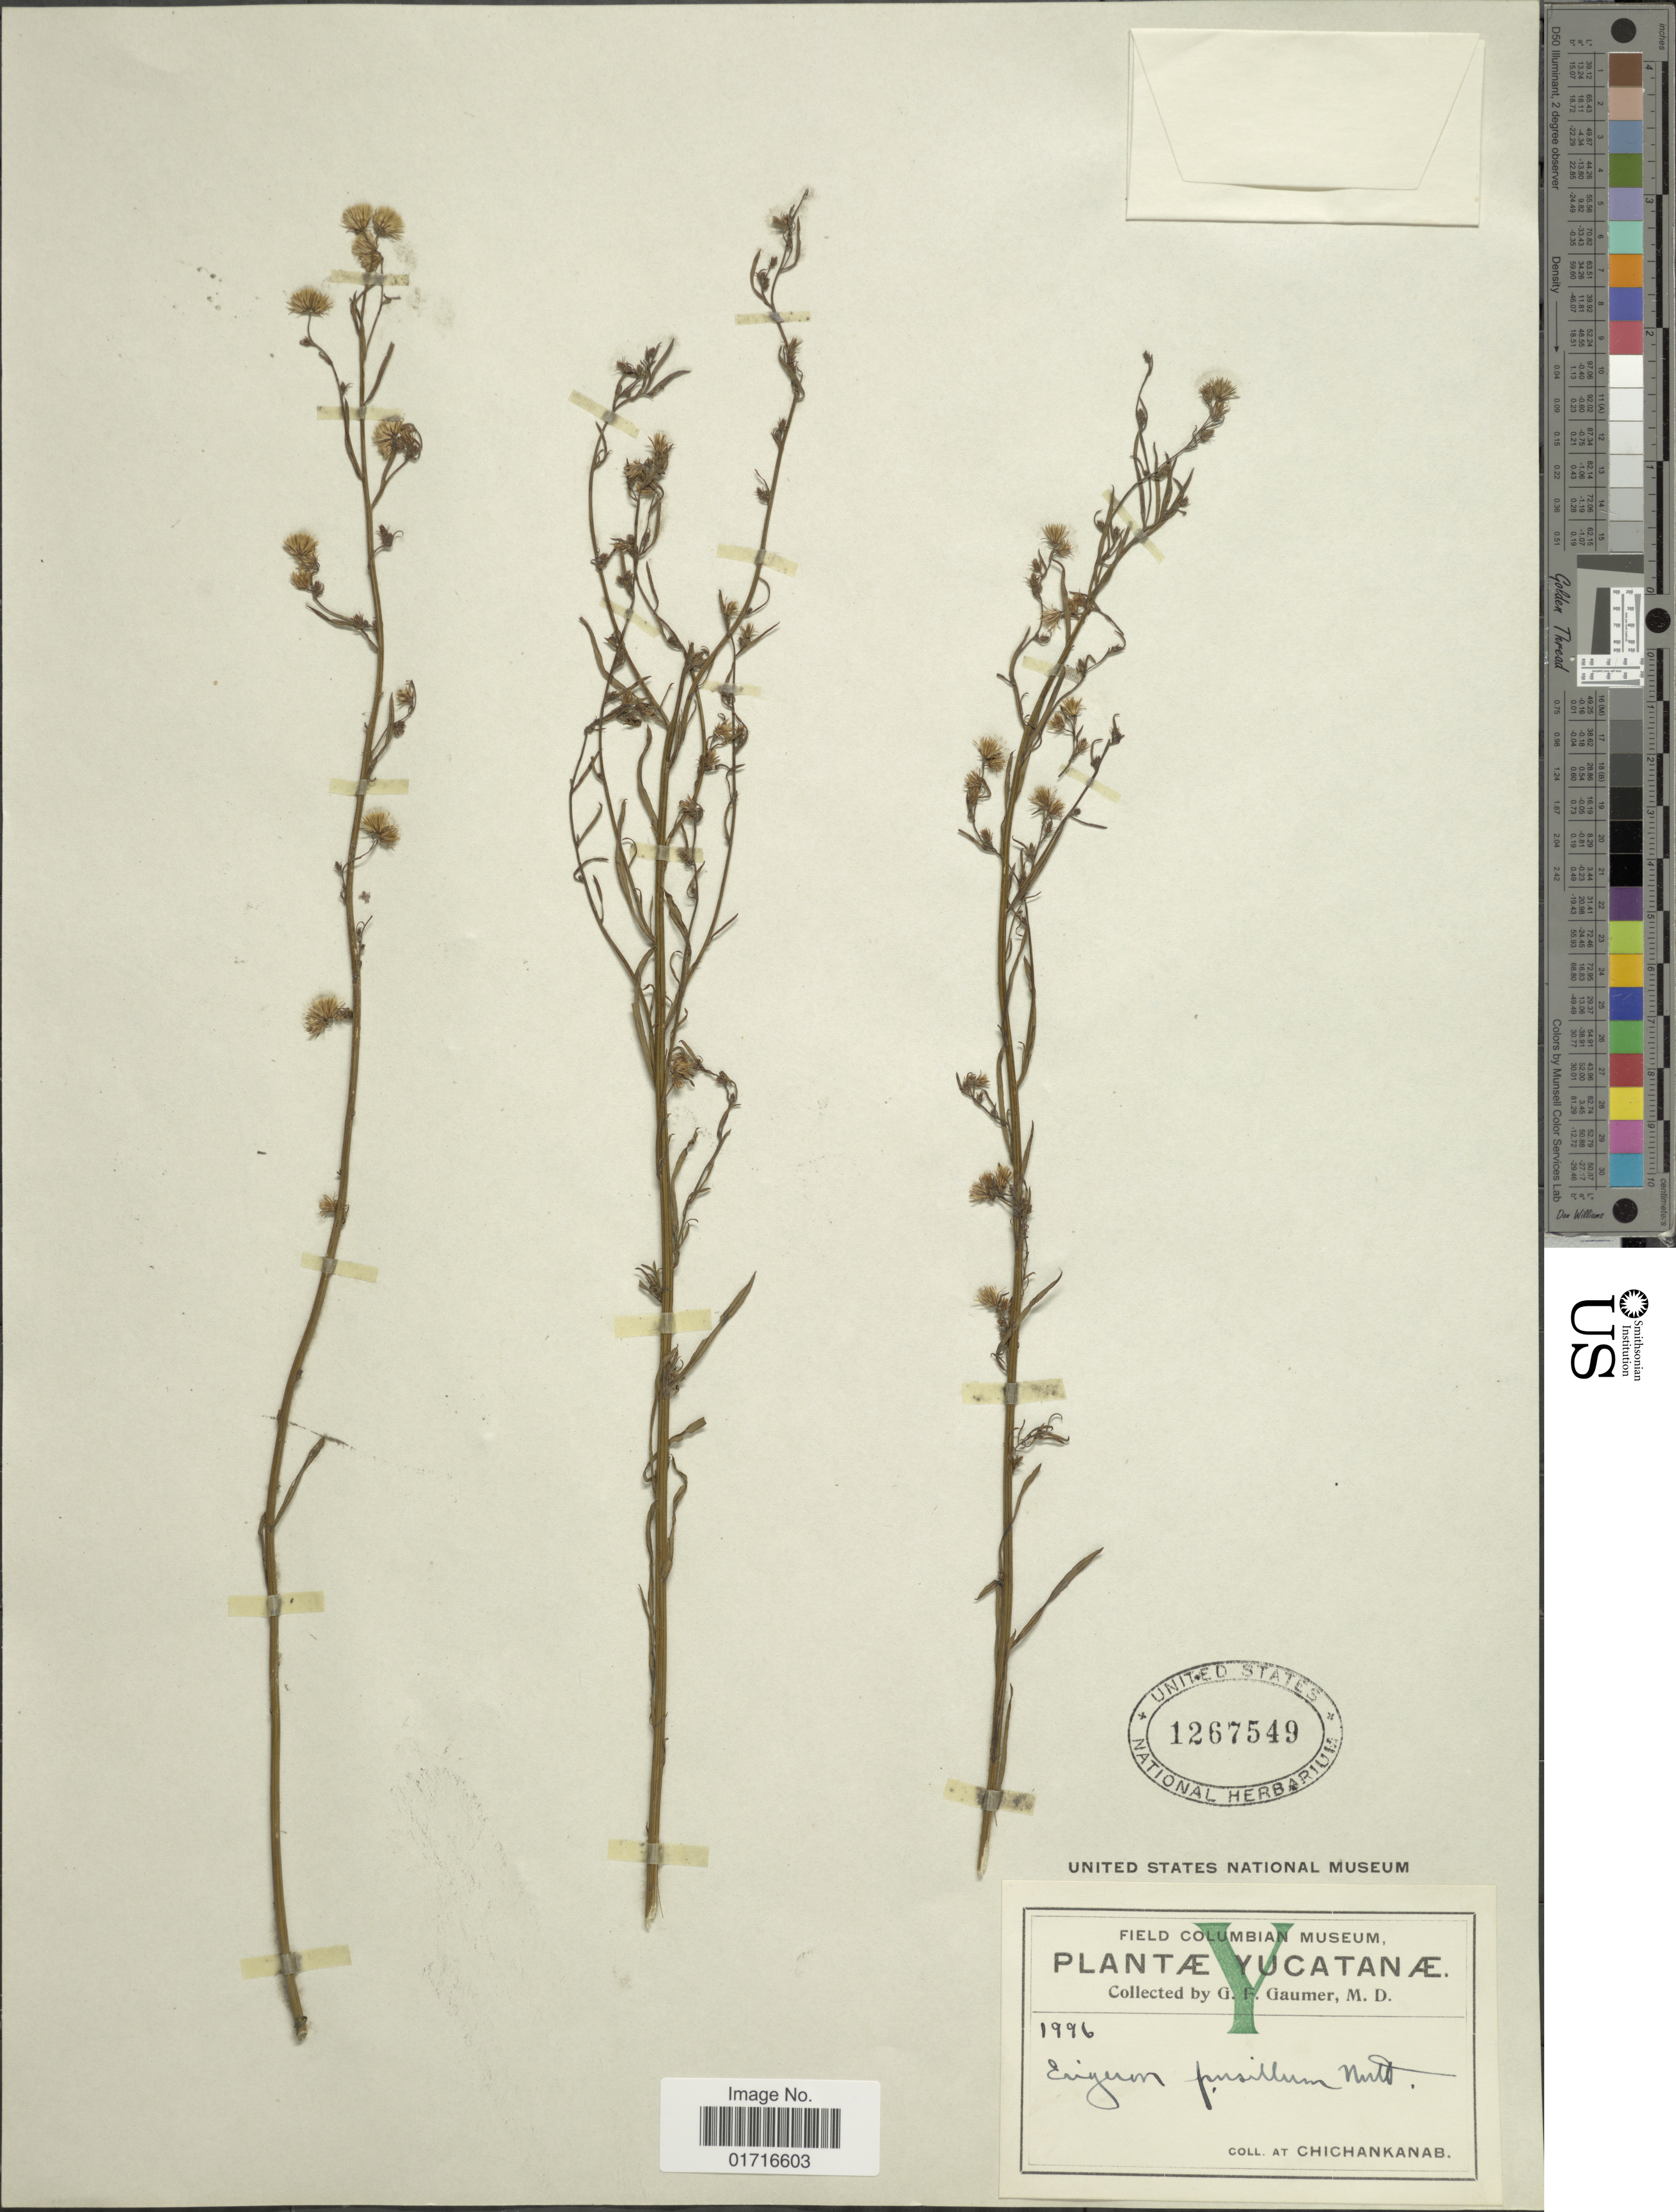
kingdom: Plantae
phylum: Tracheophyta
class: Magnoliopsida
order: Asterales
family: Asteraceae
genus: Conyza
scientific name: Conyza pusilla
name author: Houtt.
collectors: G. F. Gaumer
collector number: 1996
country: Mexico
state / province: Yucatán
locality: Yucatanae, At Chichankanab.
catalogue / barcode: US 1267549